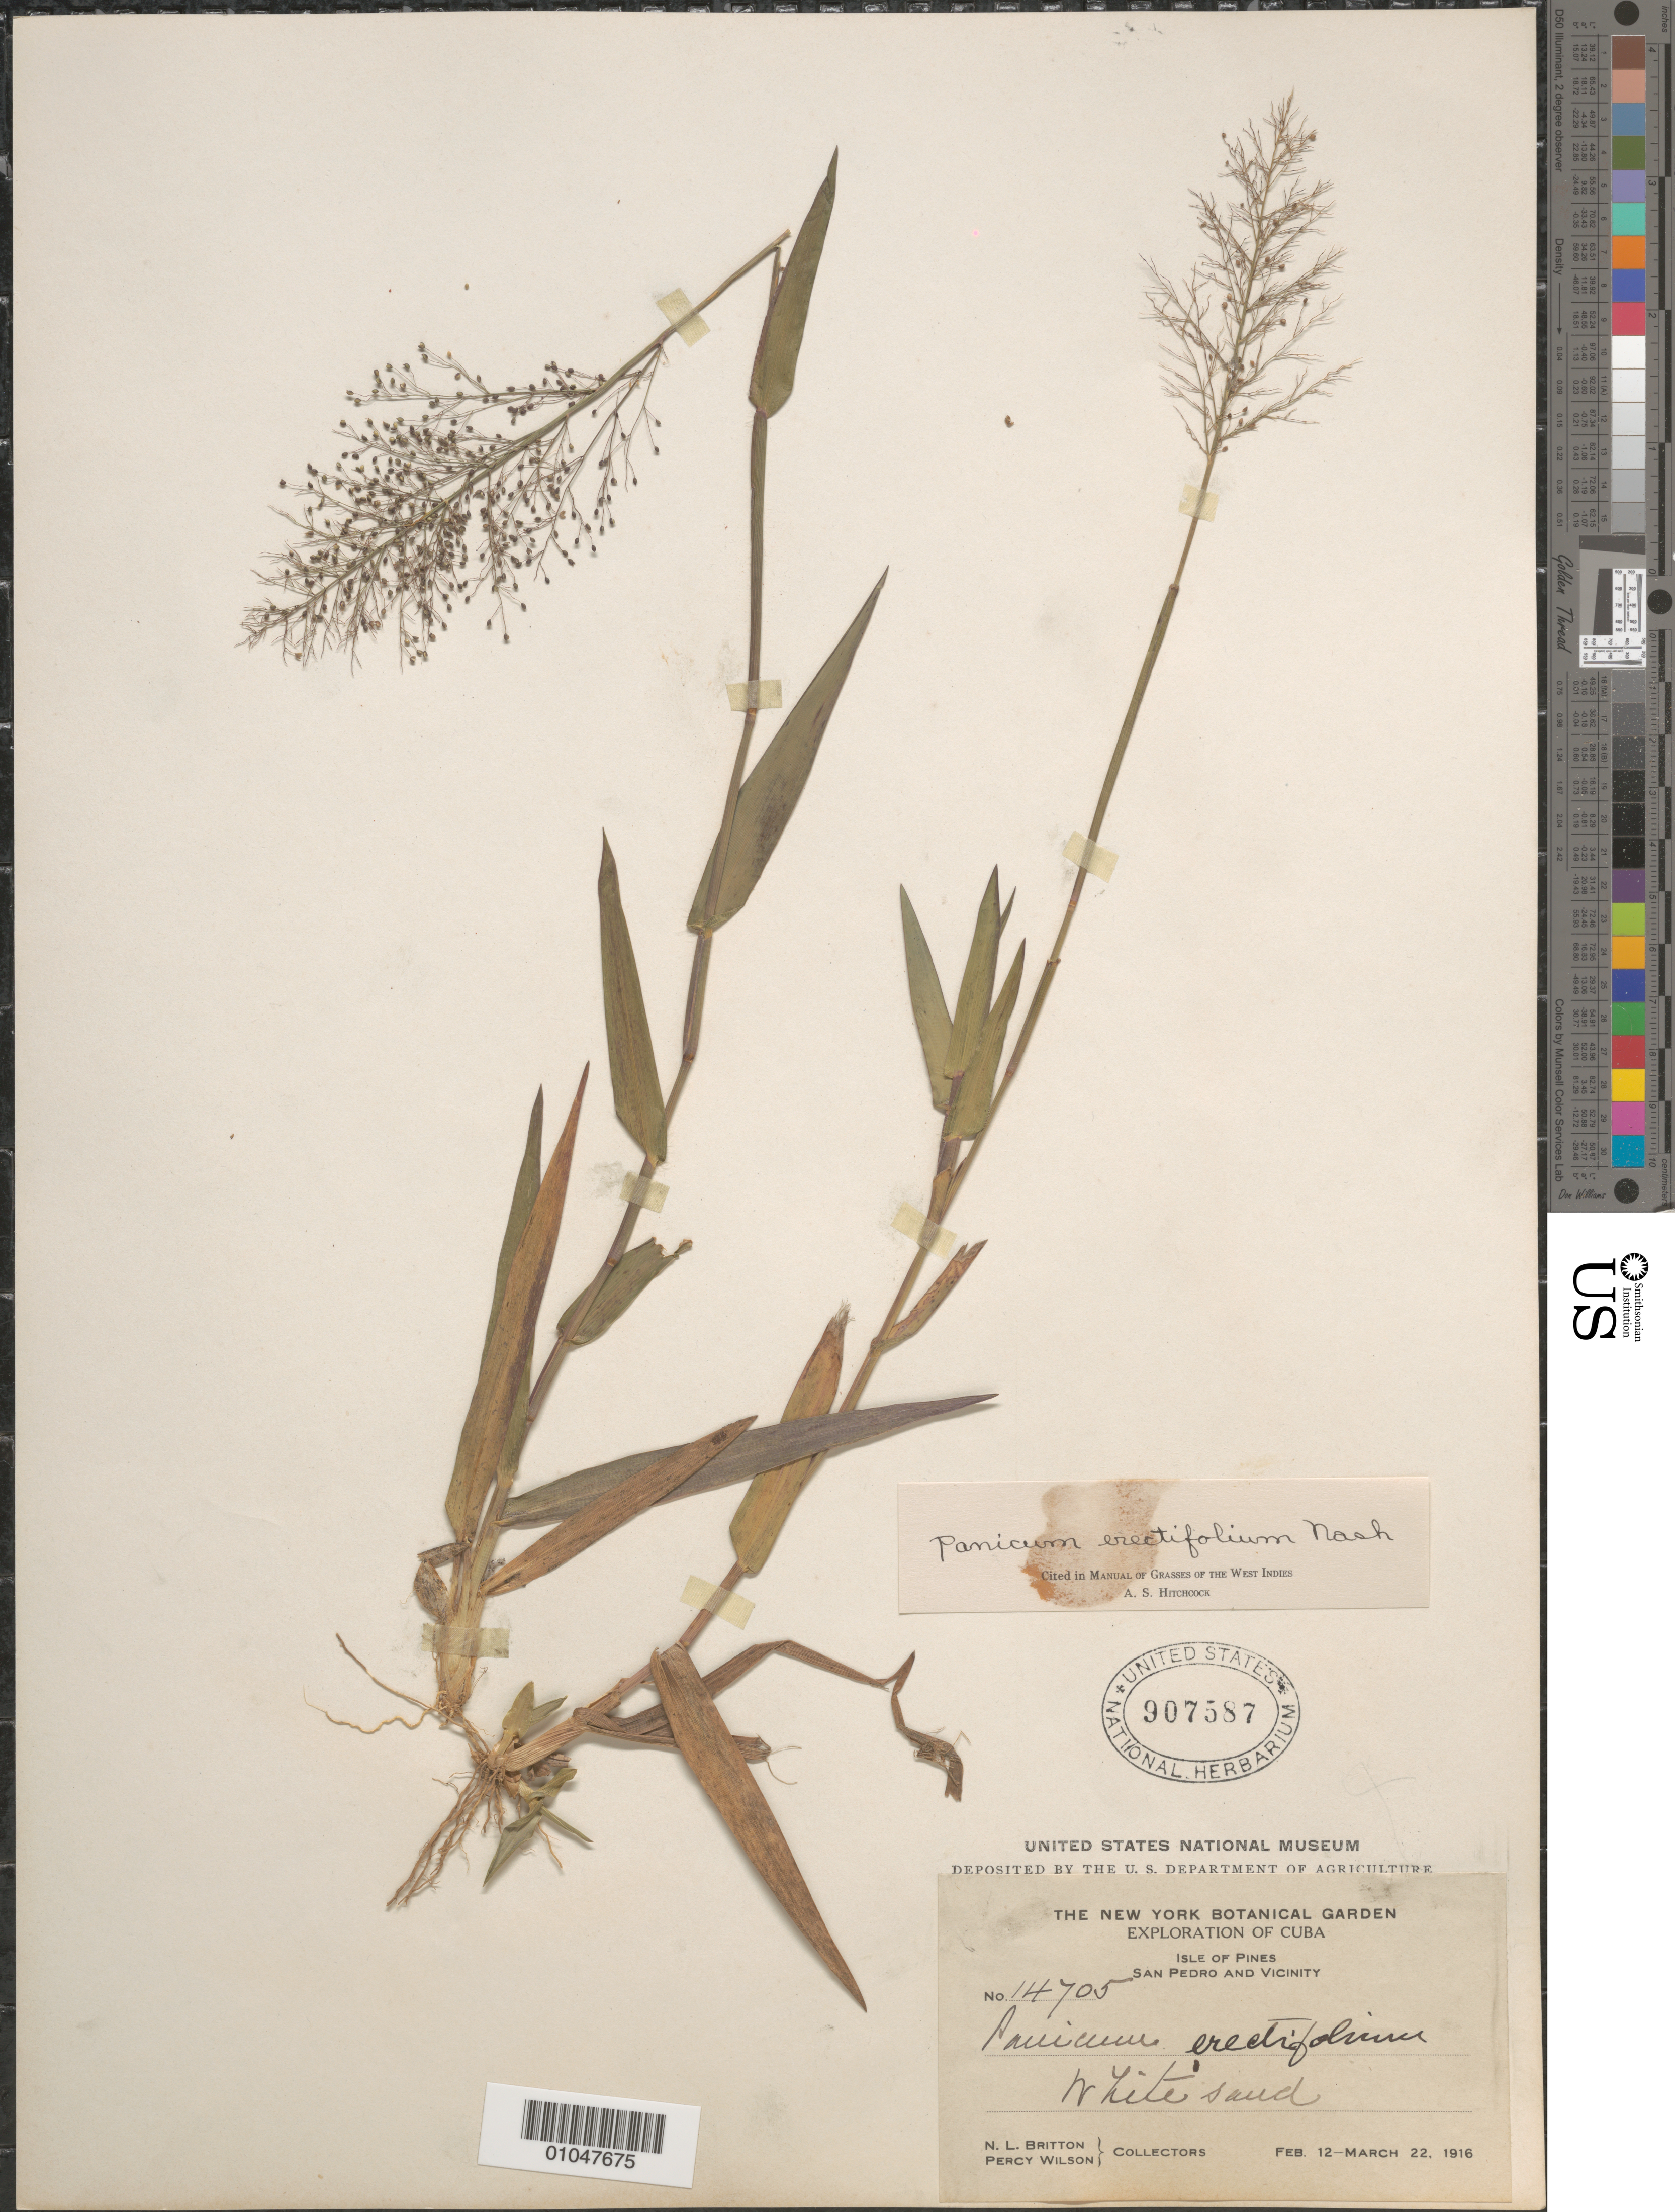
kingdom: Plantae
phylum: Tracheophyta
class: Liliopsida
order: Poales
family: Poaceae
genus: Panicum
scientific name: Panicum erectifolium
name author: Nash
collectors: N. Britton & P. Wilson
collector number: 14705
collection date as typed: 12 Feb 1916 to 22 Mar 1916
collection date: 1916-02-12/1916-03-22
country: Cuba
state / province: Isla de la Juventud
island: Isla de la Juventud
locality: San Pedro and vic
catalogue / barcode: US 907587